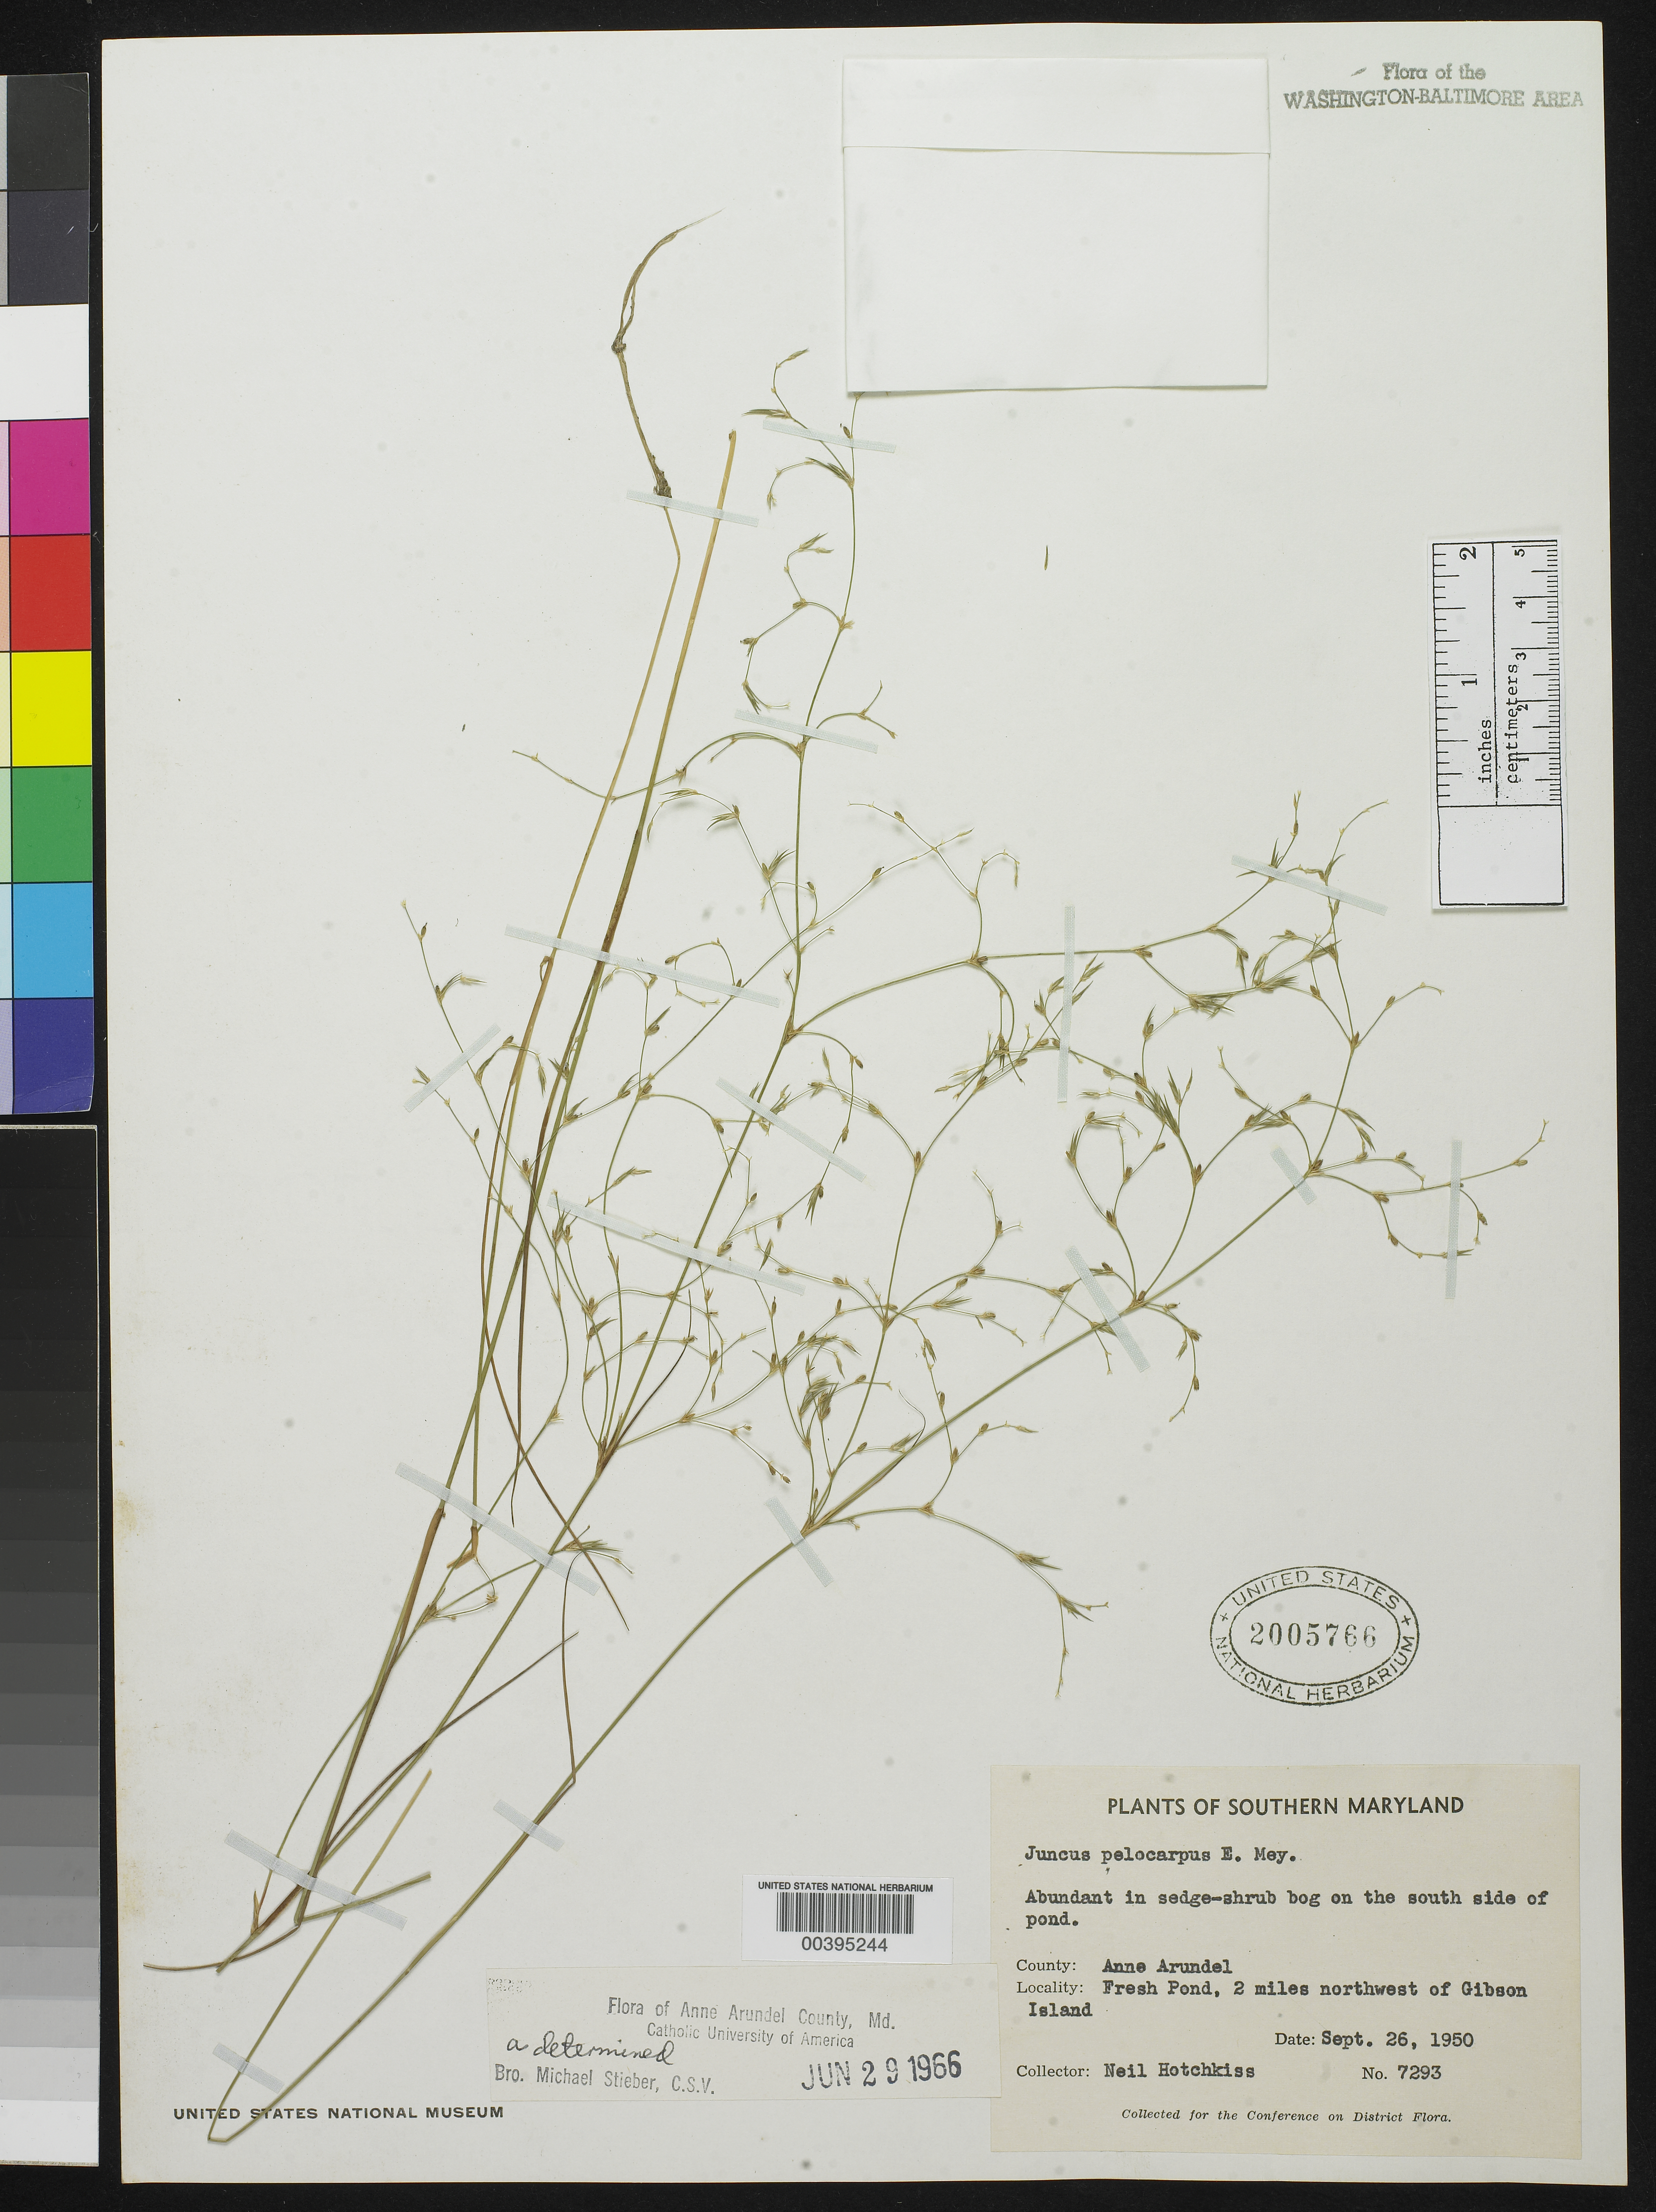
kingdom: Plantae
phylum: Tracheophyta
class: Liliopsida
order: Poales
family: Juncaceae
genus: Juncus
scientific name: Juncus pelocarpus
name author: E. Mey.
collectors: N. Hotchkiss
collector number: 7293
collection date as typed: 26 Sep 1950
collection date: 1950-09-26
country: United States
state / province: Maryland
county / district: Anne Arundel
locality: NW of Gibson Island, Fresh Pond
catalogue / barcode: US 2005766